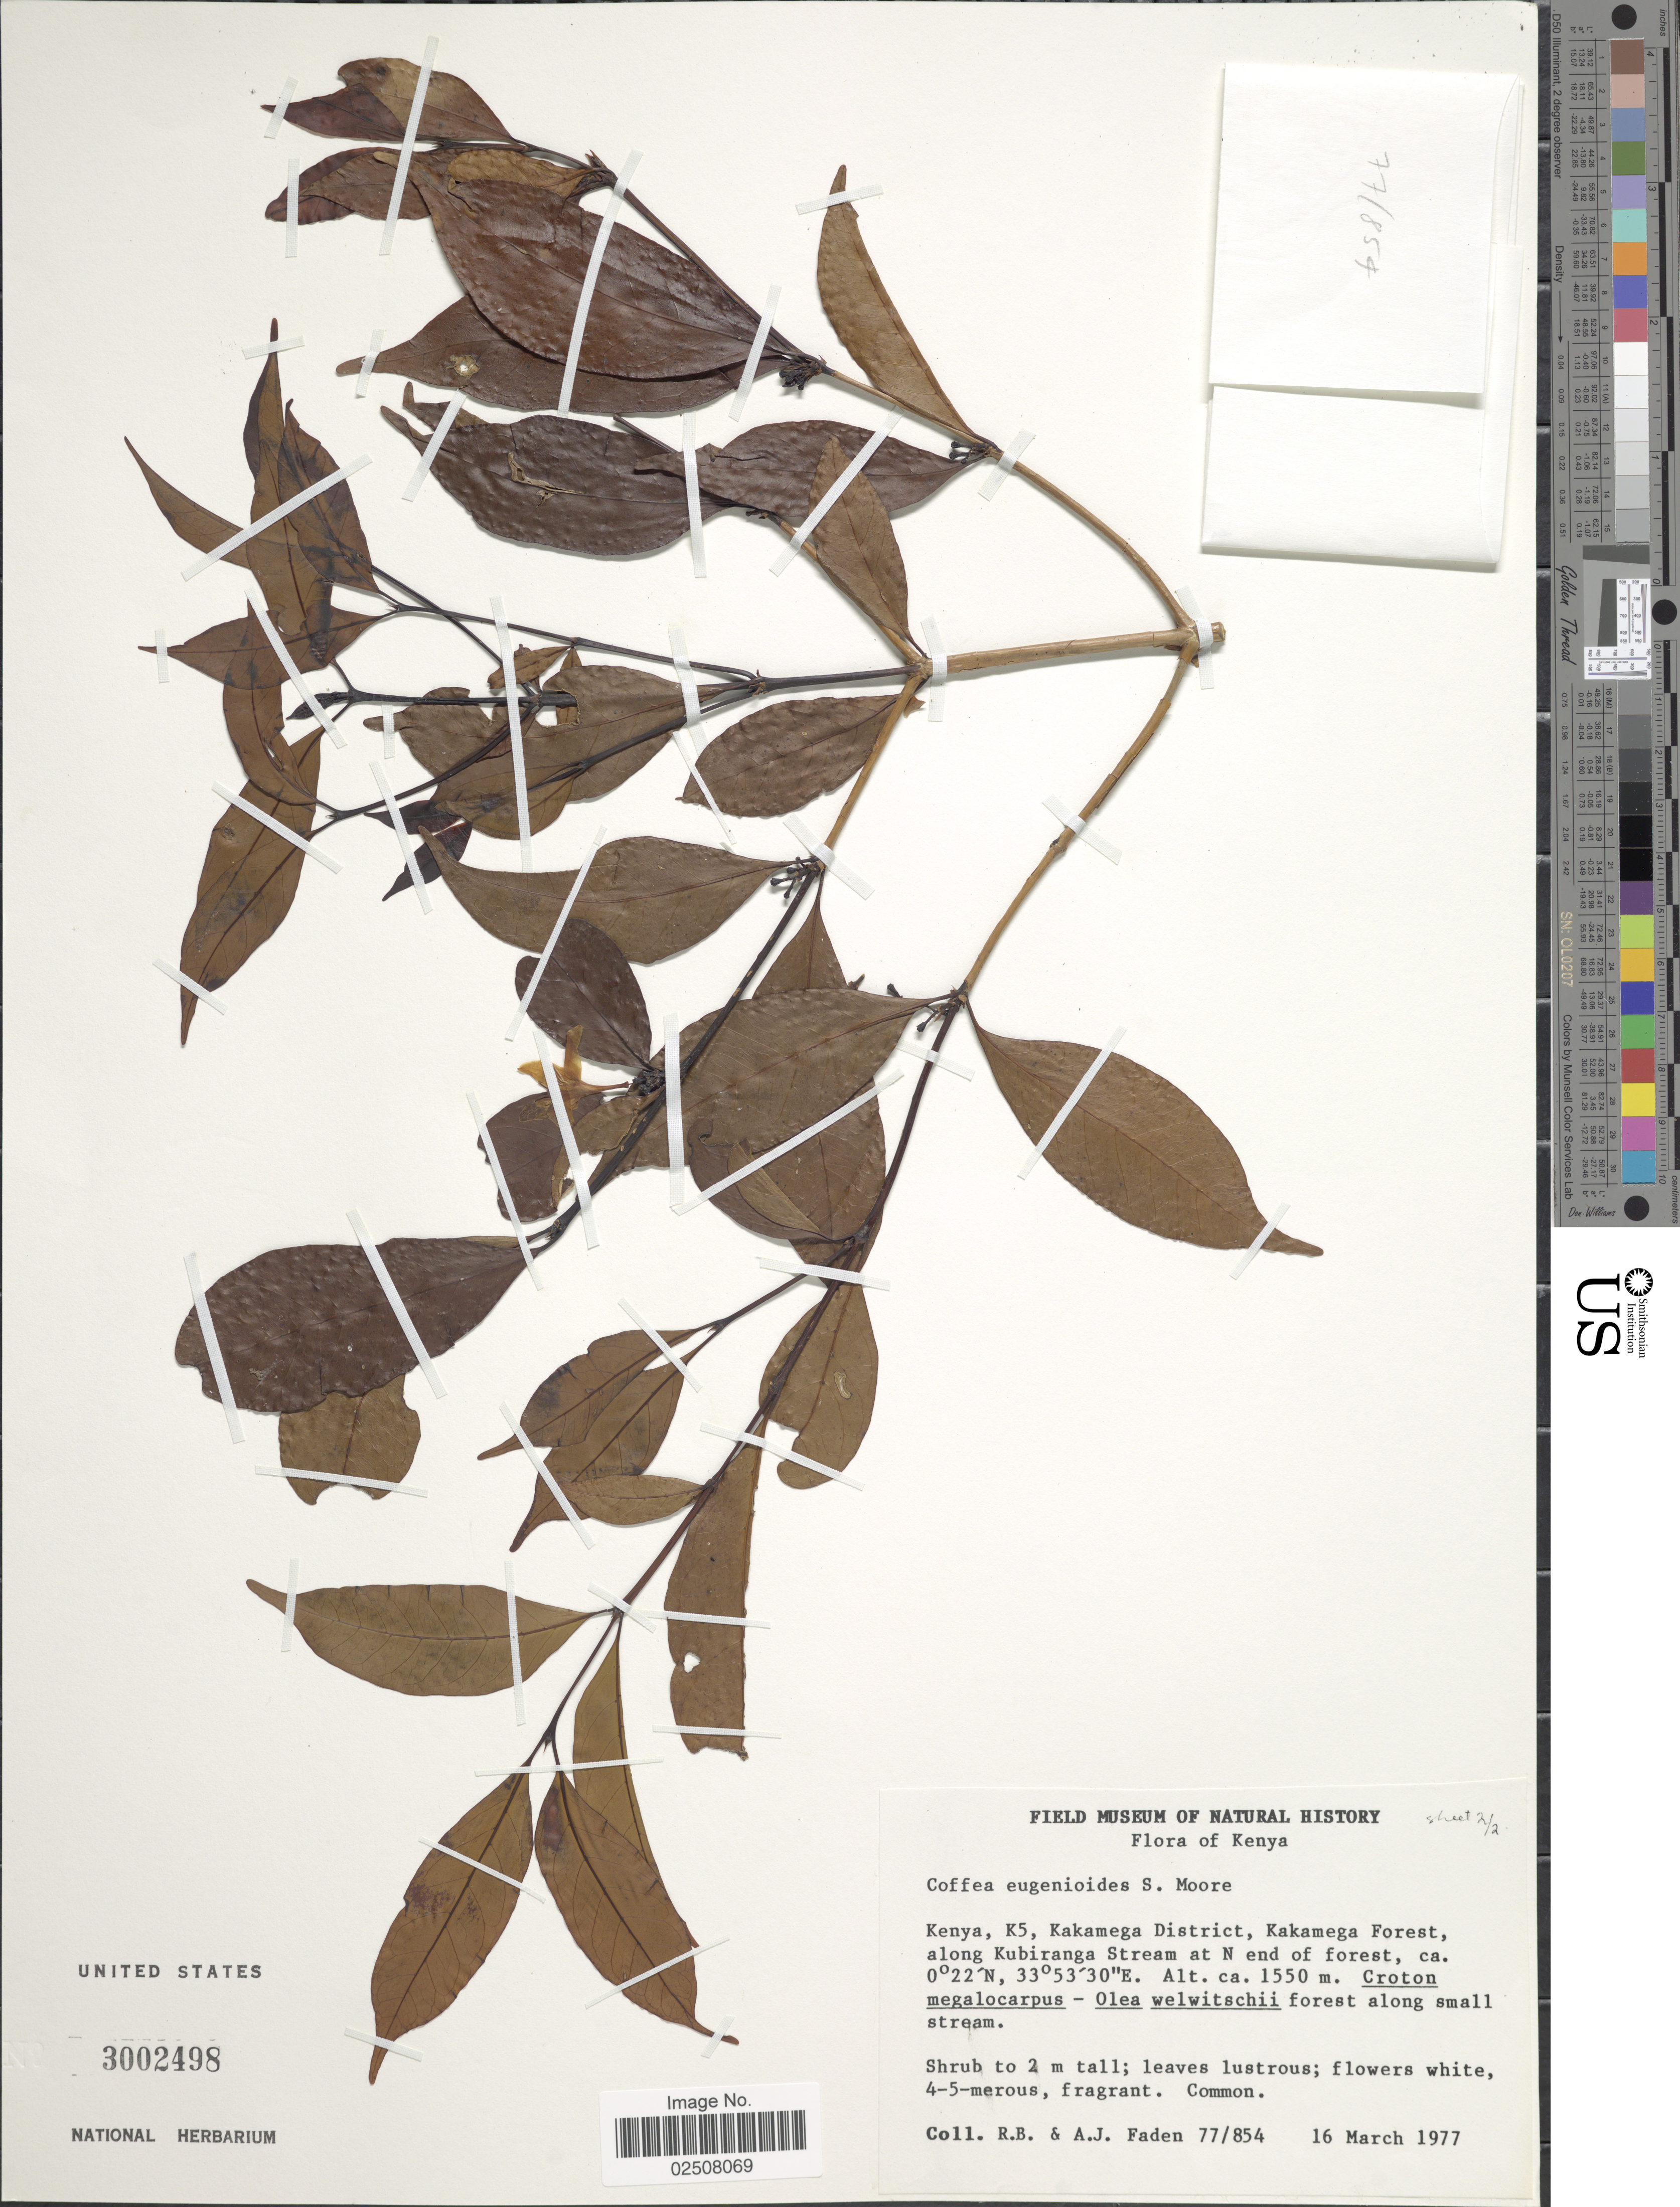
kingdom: Plantae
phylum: Tracheophyta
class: Magnoliopsida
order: Gentianales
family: Rubiaceae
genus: Coffea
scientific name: Coffea eugenioides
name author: S. Moore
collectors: R. B. Faden & A. J. Faden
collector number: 77/854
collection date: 1977-03-16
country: Kenya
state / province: Kakamega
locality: K5, Kakamega District, Kakamega Forest, along Kubiranga Stream at N end of forest, along small stream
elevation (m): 1550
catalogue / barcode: US 3002498